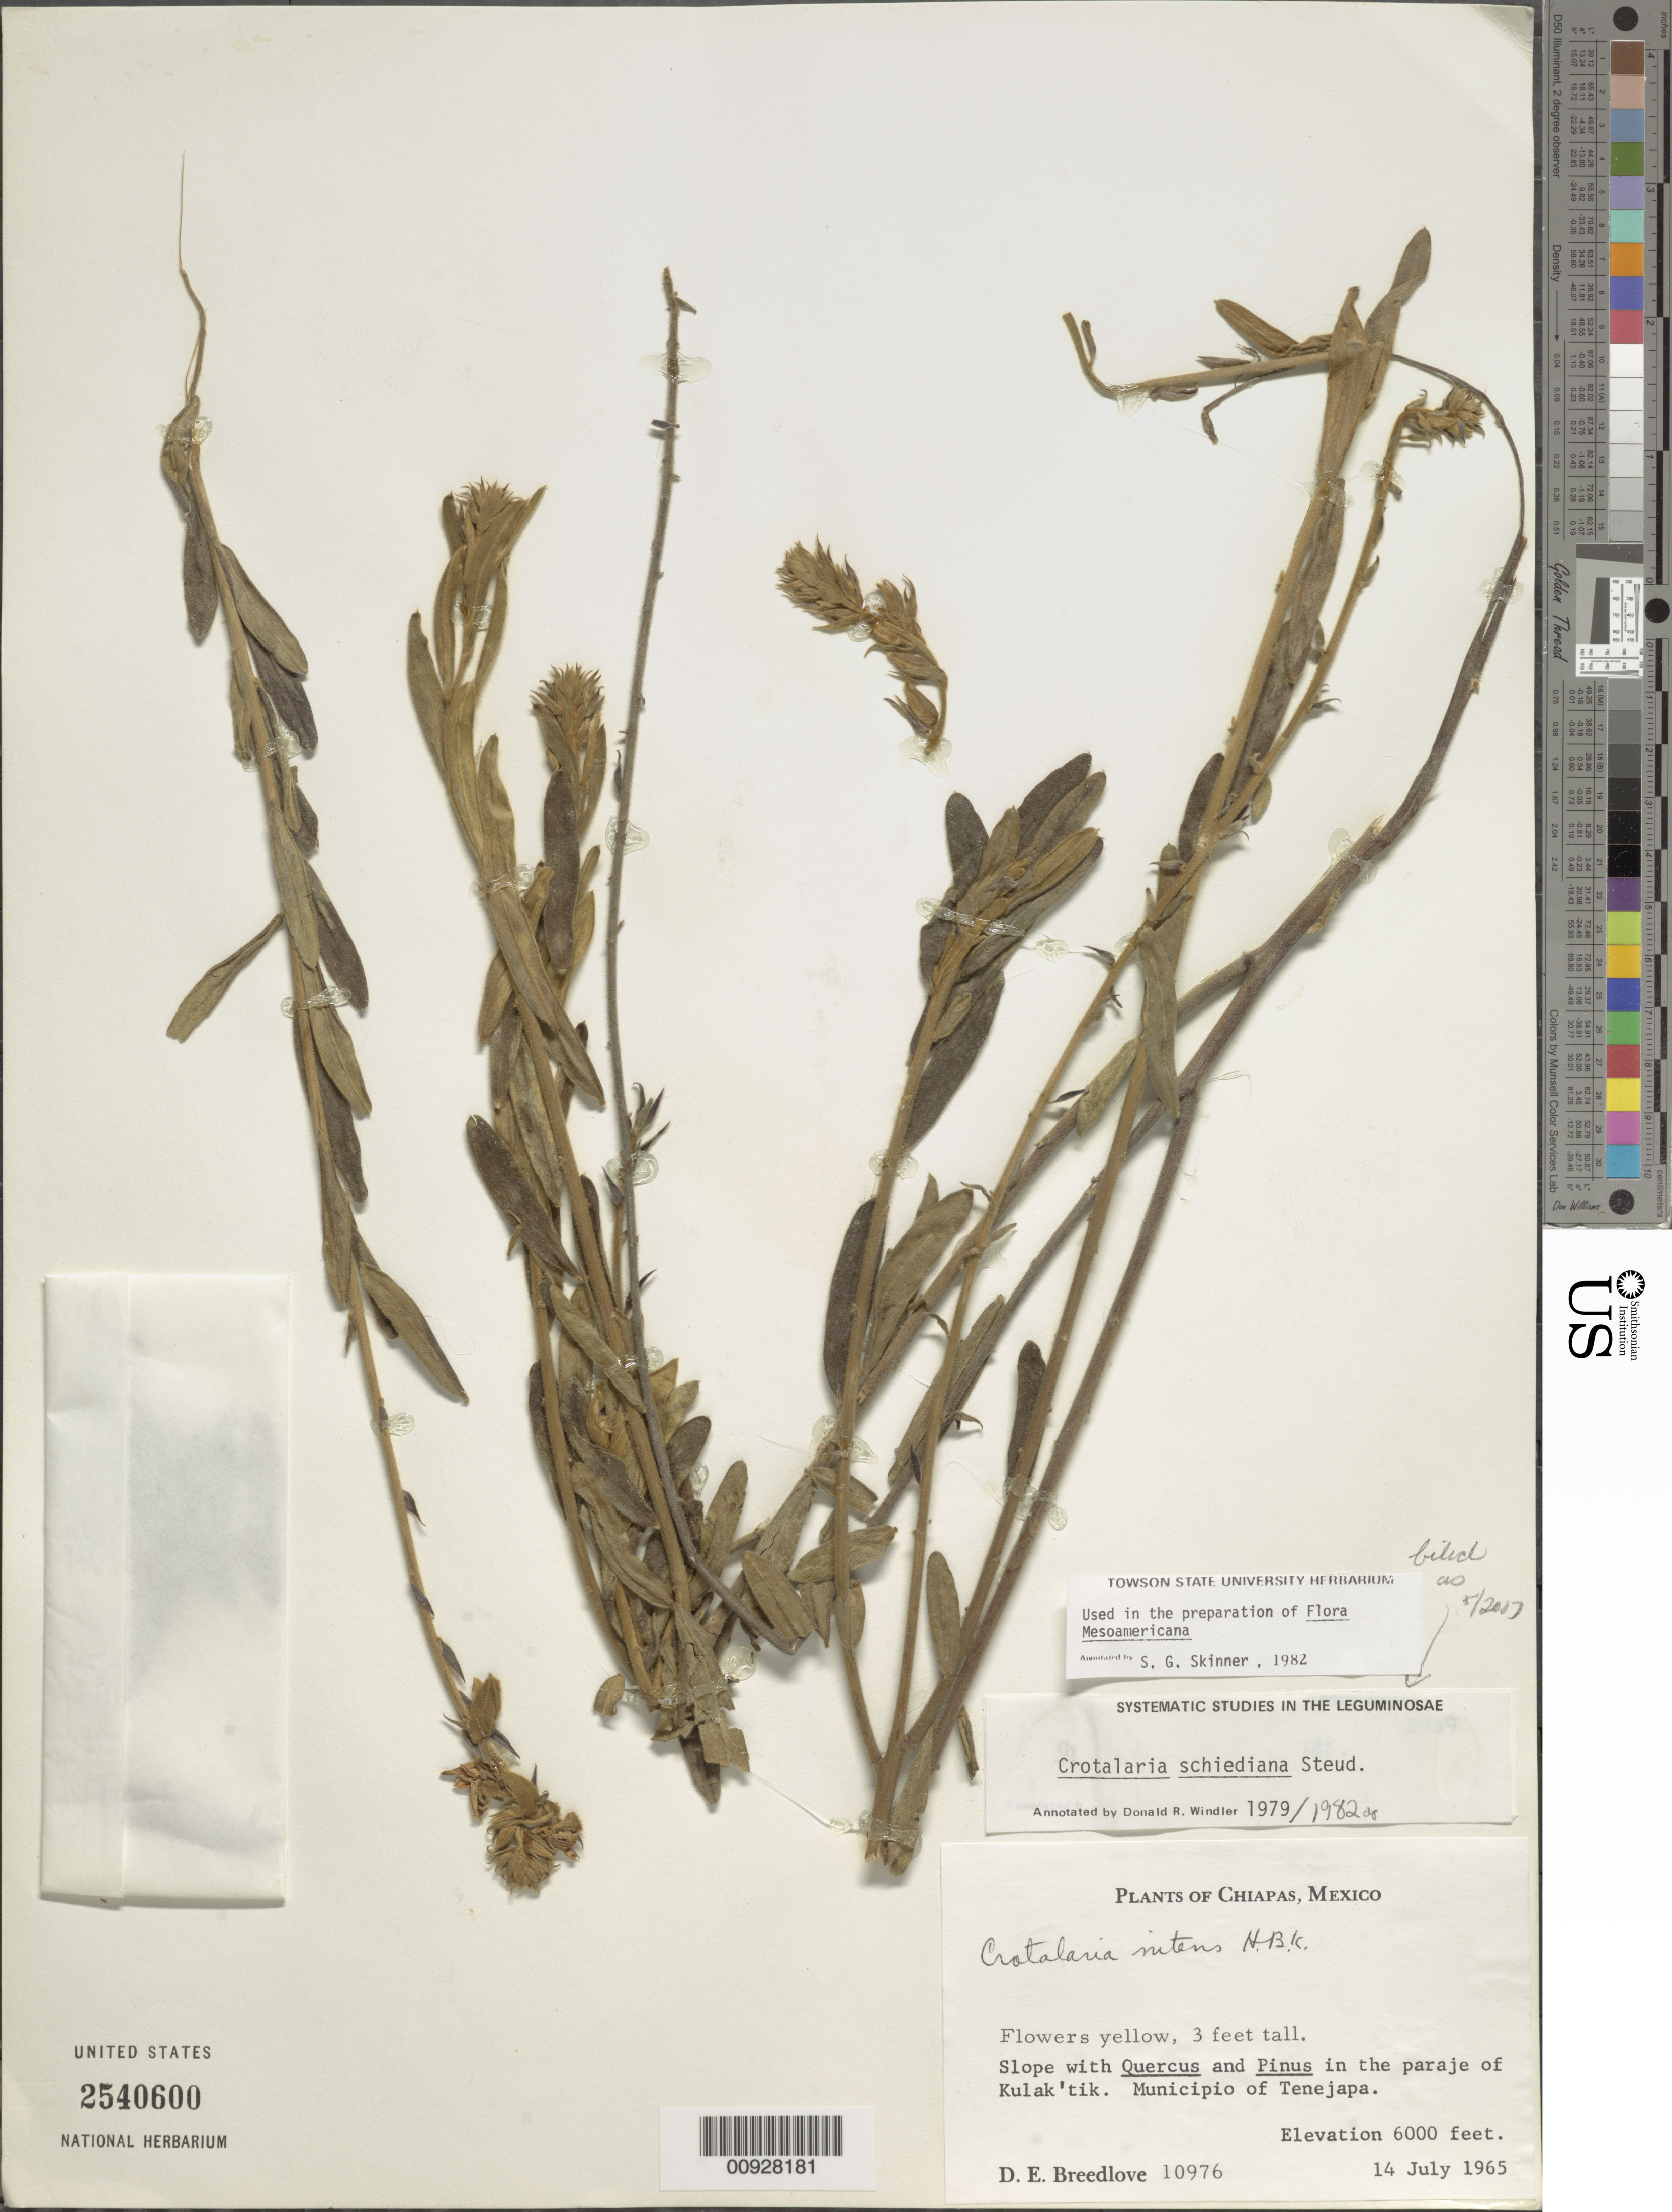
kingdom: Plantae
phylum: Tracheophyta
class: Magnoliopsida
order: Fabales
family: Fabaceae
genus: Crotalaria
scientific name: Crotalaria schiedeana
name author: Steud.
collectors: D. E. Breedlove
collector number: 10976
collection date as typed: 14 Jul 1965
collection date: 1965-07-14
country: Mexico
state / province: Chiapas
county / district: Tenejapa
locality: In the paraje of Kulak'tik. Municipio of Tenejapa, Chiapas.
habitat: Slope with Quercus and Pinus.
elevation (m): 1829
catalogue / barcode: US 2540600